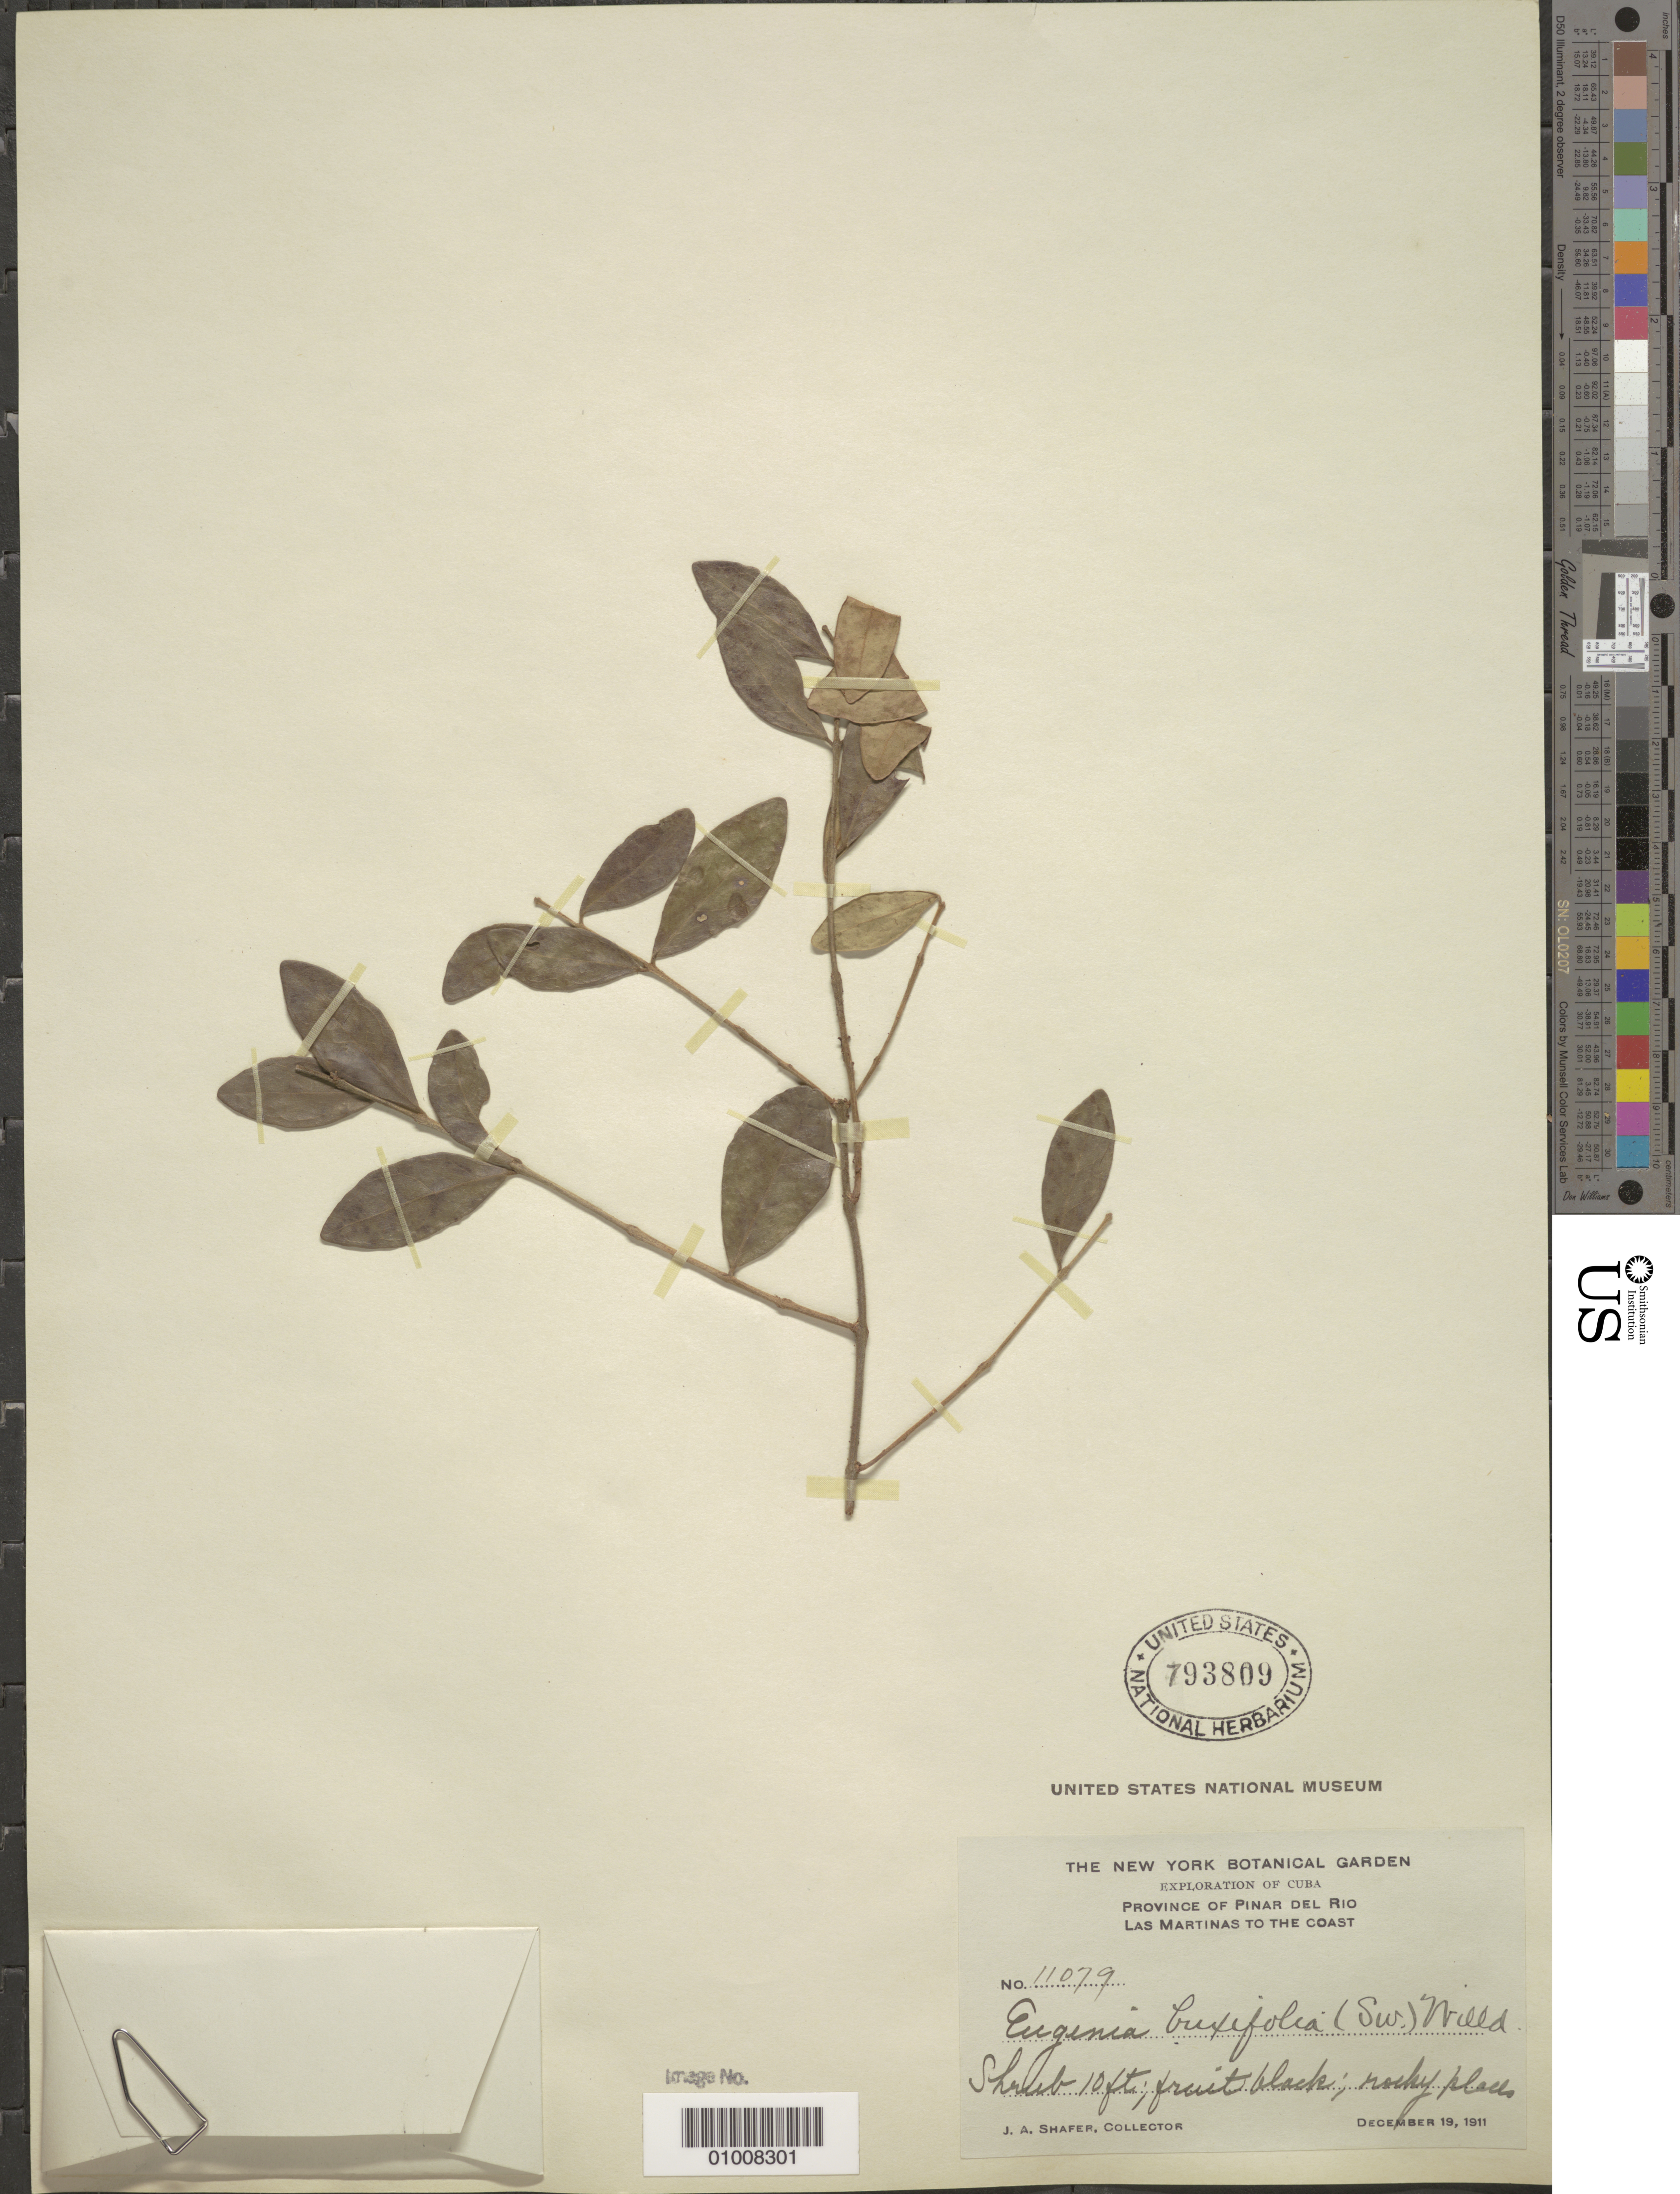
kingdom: Plantae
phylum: Tracheophyta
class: Magnoliopsida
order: Myrtales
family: Myrtaceae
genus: Eugenia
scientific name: Eugenia foetida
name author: Pers.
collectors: J. A. Shafer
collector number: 11079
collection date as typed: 19 Dec 1911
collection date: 1911-12-19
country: Cuba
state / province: Pinar del Rio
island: Cuba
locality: Las Martinas to the coast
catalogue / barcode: US 793809